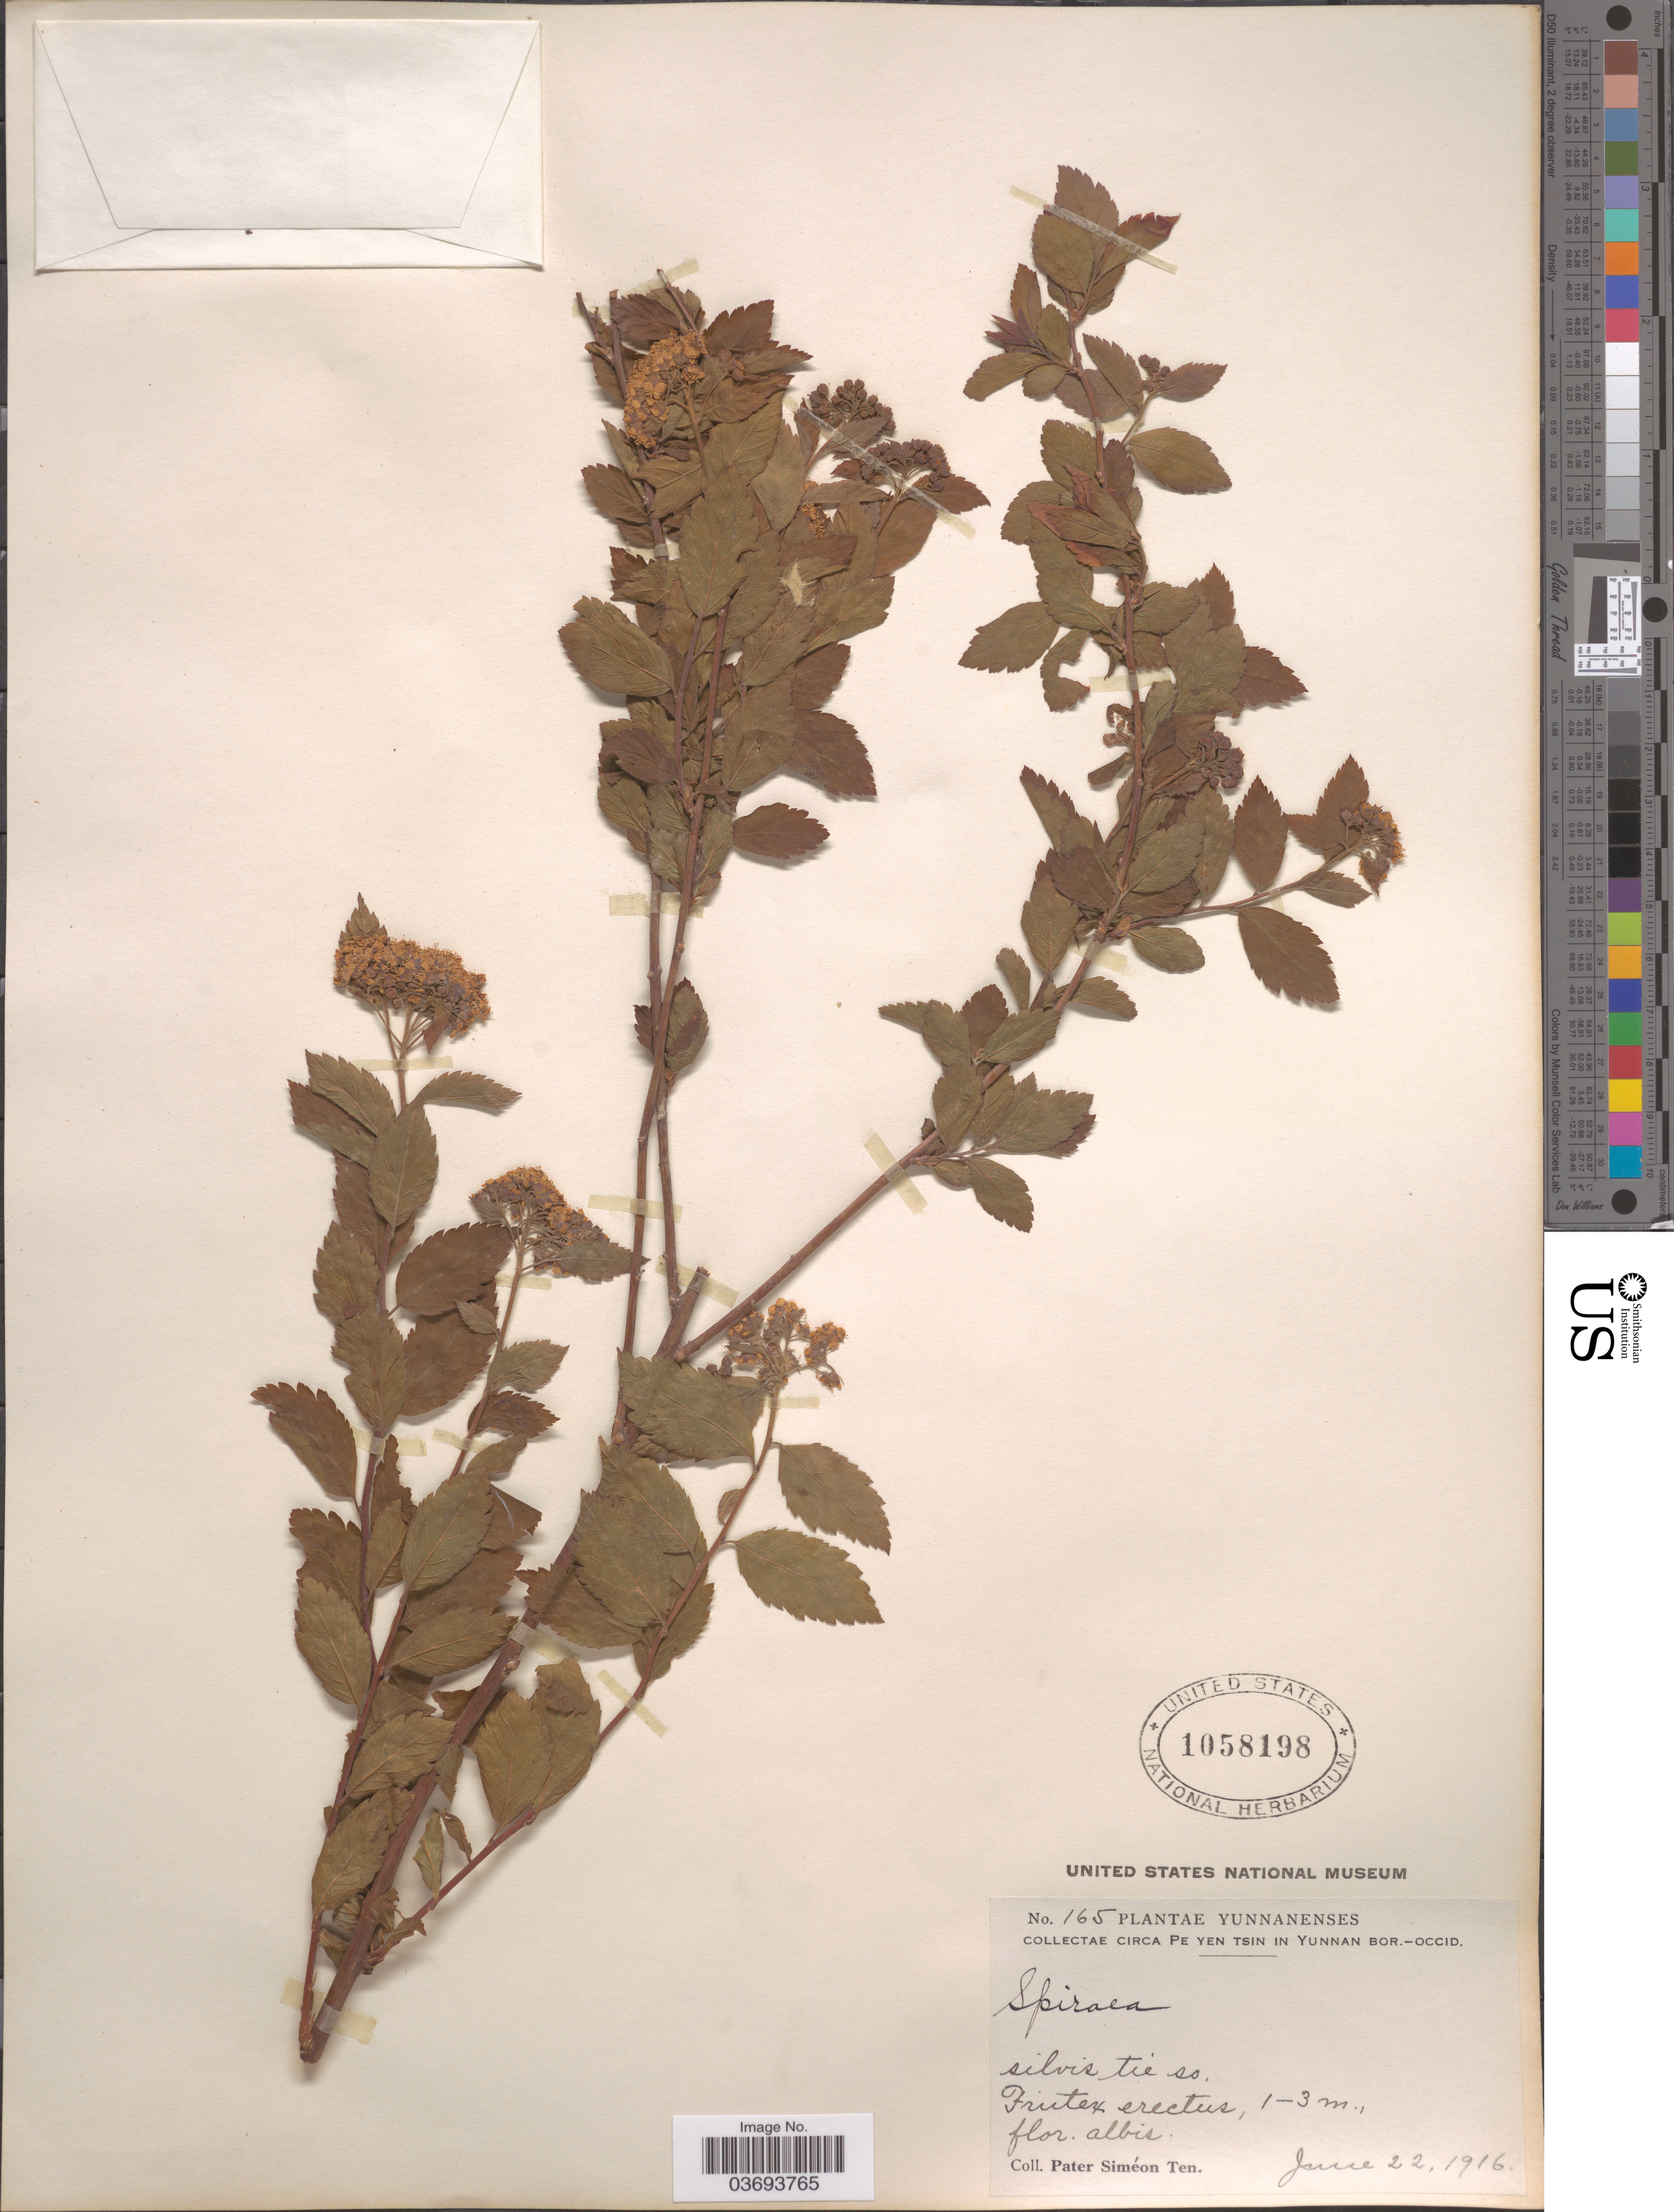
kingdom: Plantae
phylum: Tracheophyta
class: Magnoliopsida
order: Rosales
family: Rosaceae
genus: Spiraea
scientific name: Spiraea sp.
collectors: P. S. Ten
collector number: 165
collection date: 1916-06-22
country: China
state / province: Yunnan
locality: Circa Pe Yen Tsin in Yunnan Bor. - Occid.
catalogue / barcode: US 1058198